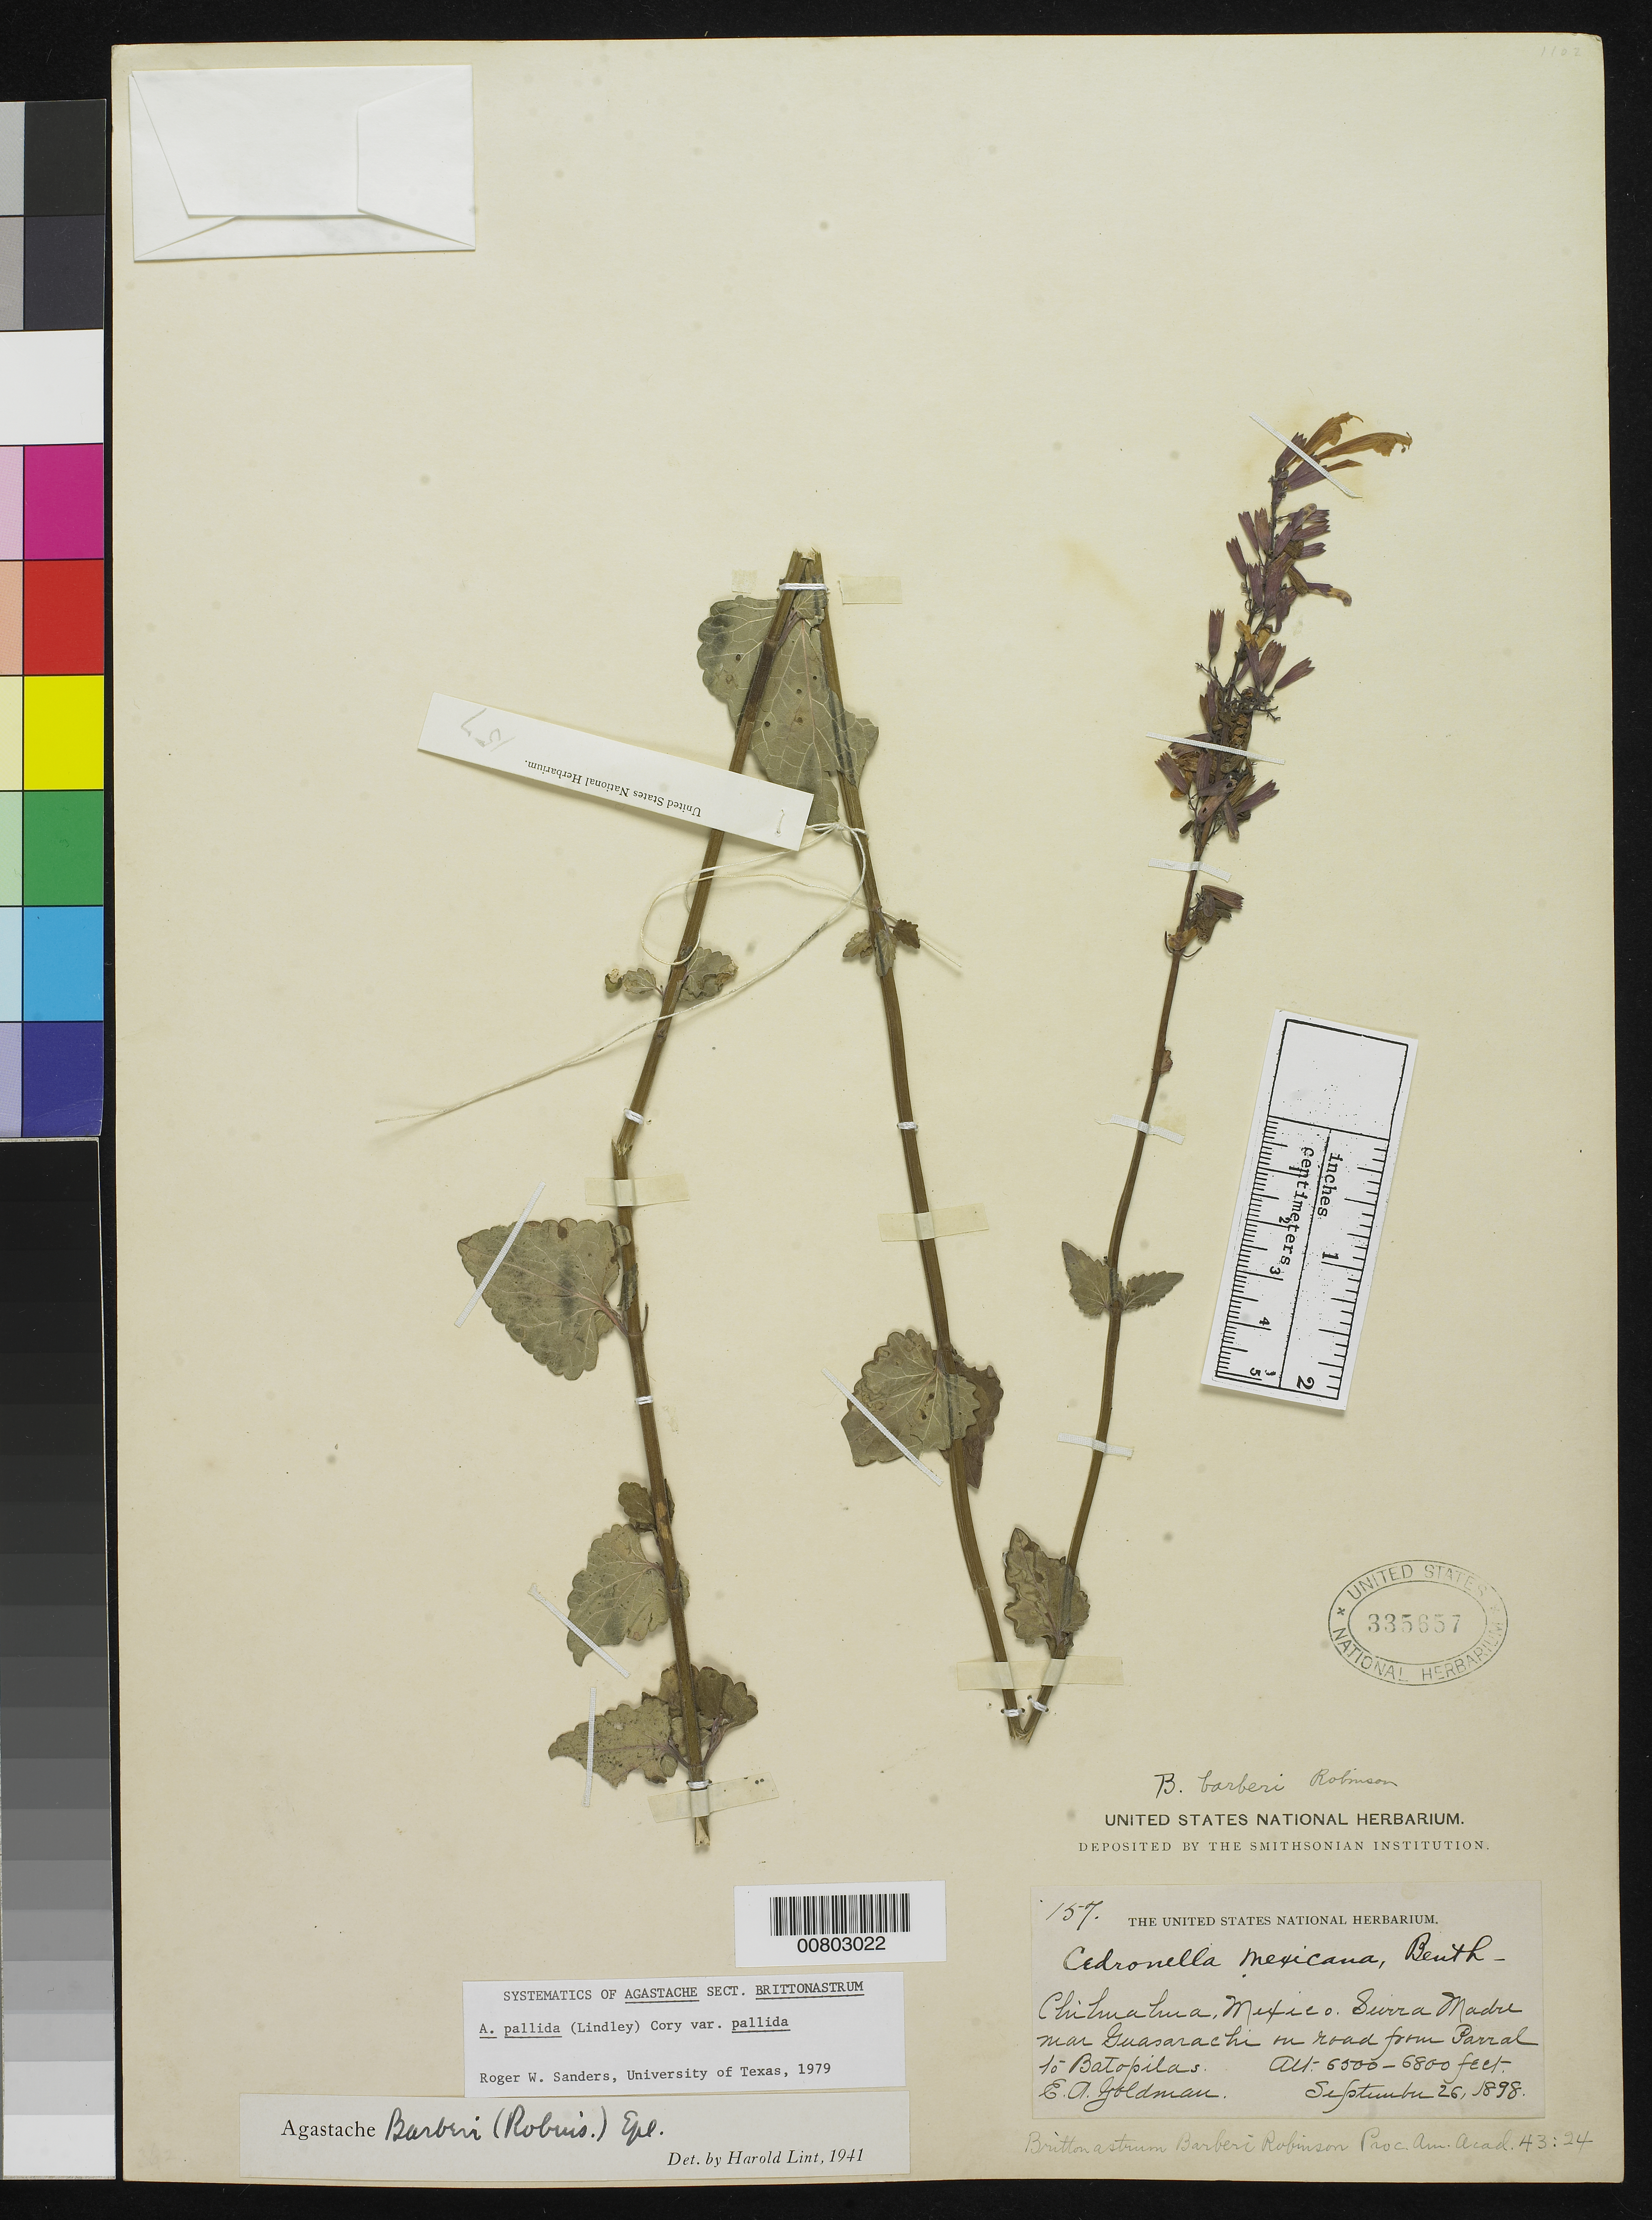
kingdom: Plantae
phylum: Tracheophyta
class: Magnoliopsida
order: Lamiales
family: Lamiaceae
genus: Agastache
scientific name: Agastache pallida var. pallida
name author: (Lindl.) Cory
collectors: E. A. Goldman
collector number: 157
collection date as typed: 26 Sep 1898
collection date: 1898-09-26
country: Mexico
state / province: Chihuahua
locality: Sierra Madre near Guasarachi on road from Parral to Batopilas, Chihuahua.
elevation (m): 1981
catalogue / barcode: US 335657